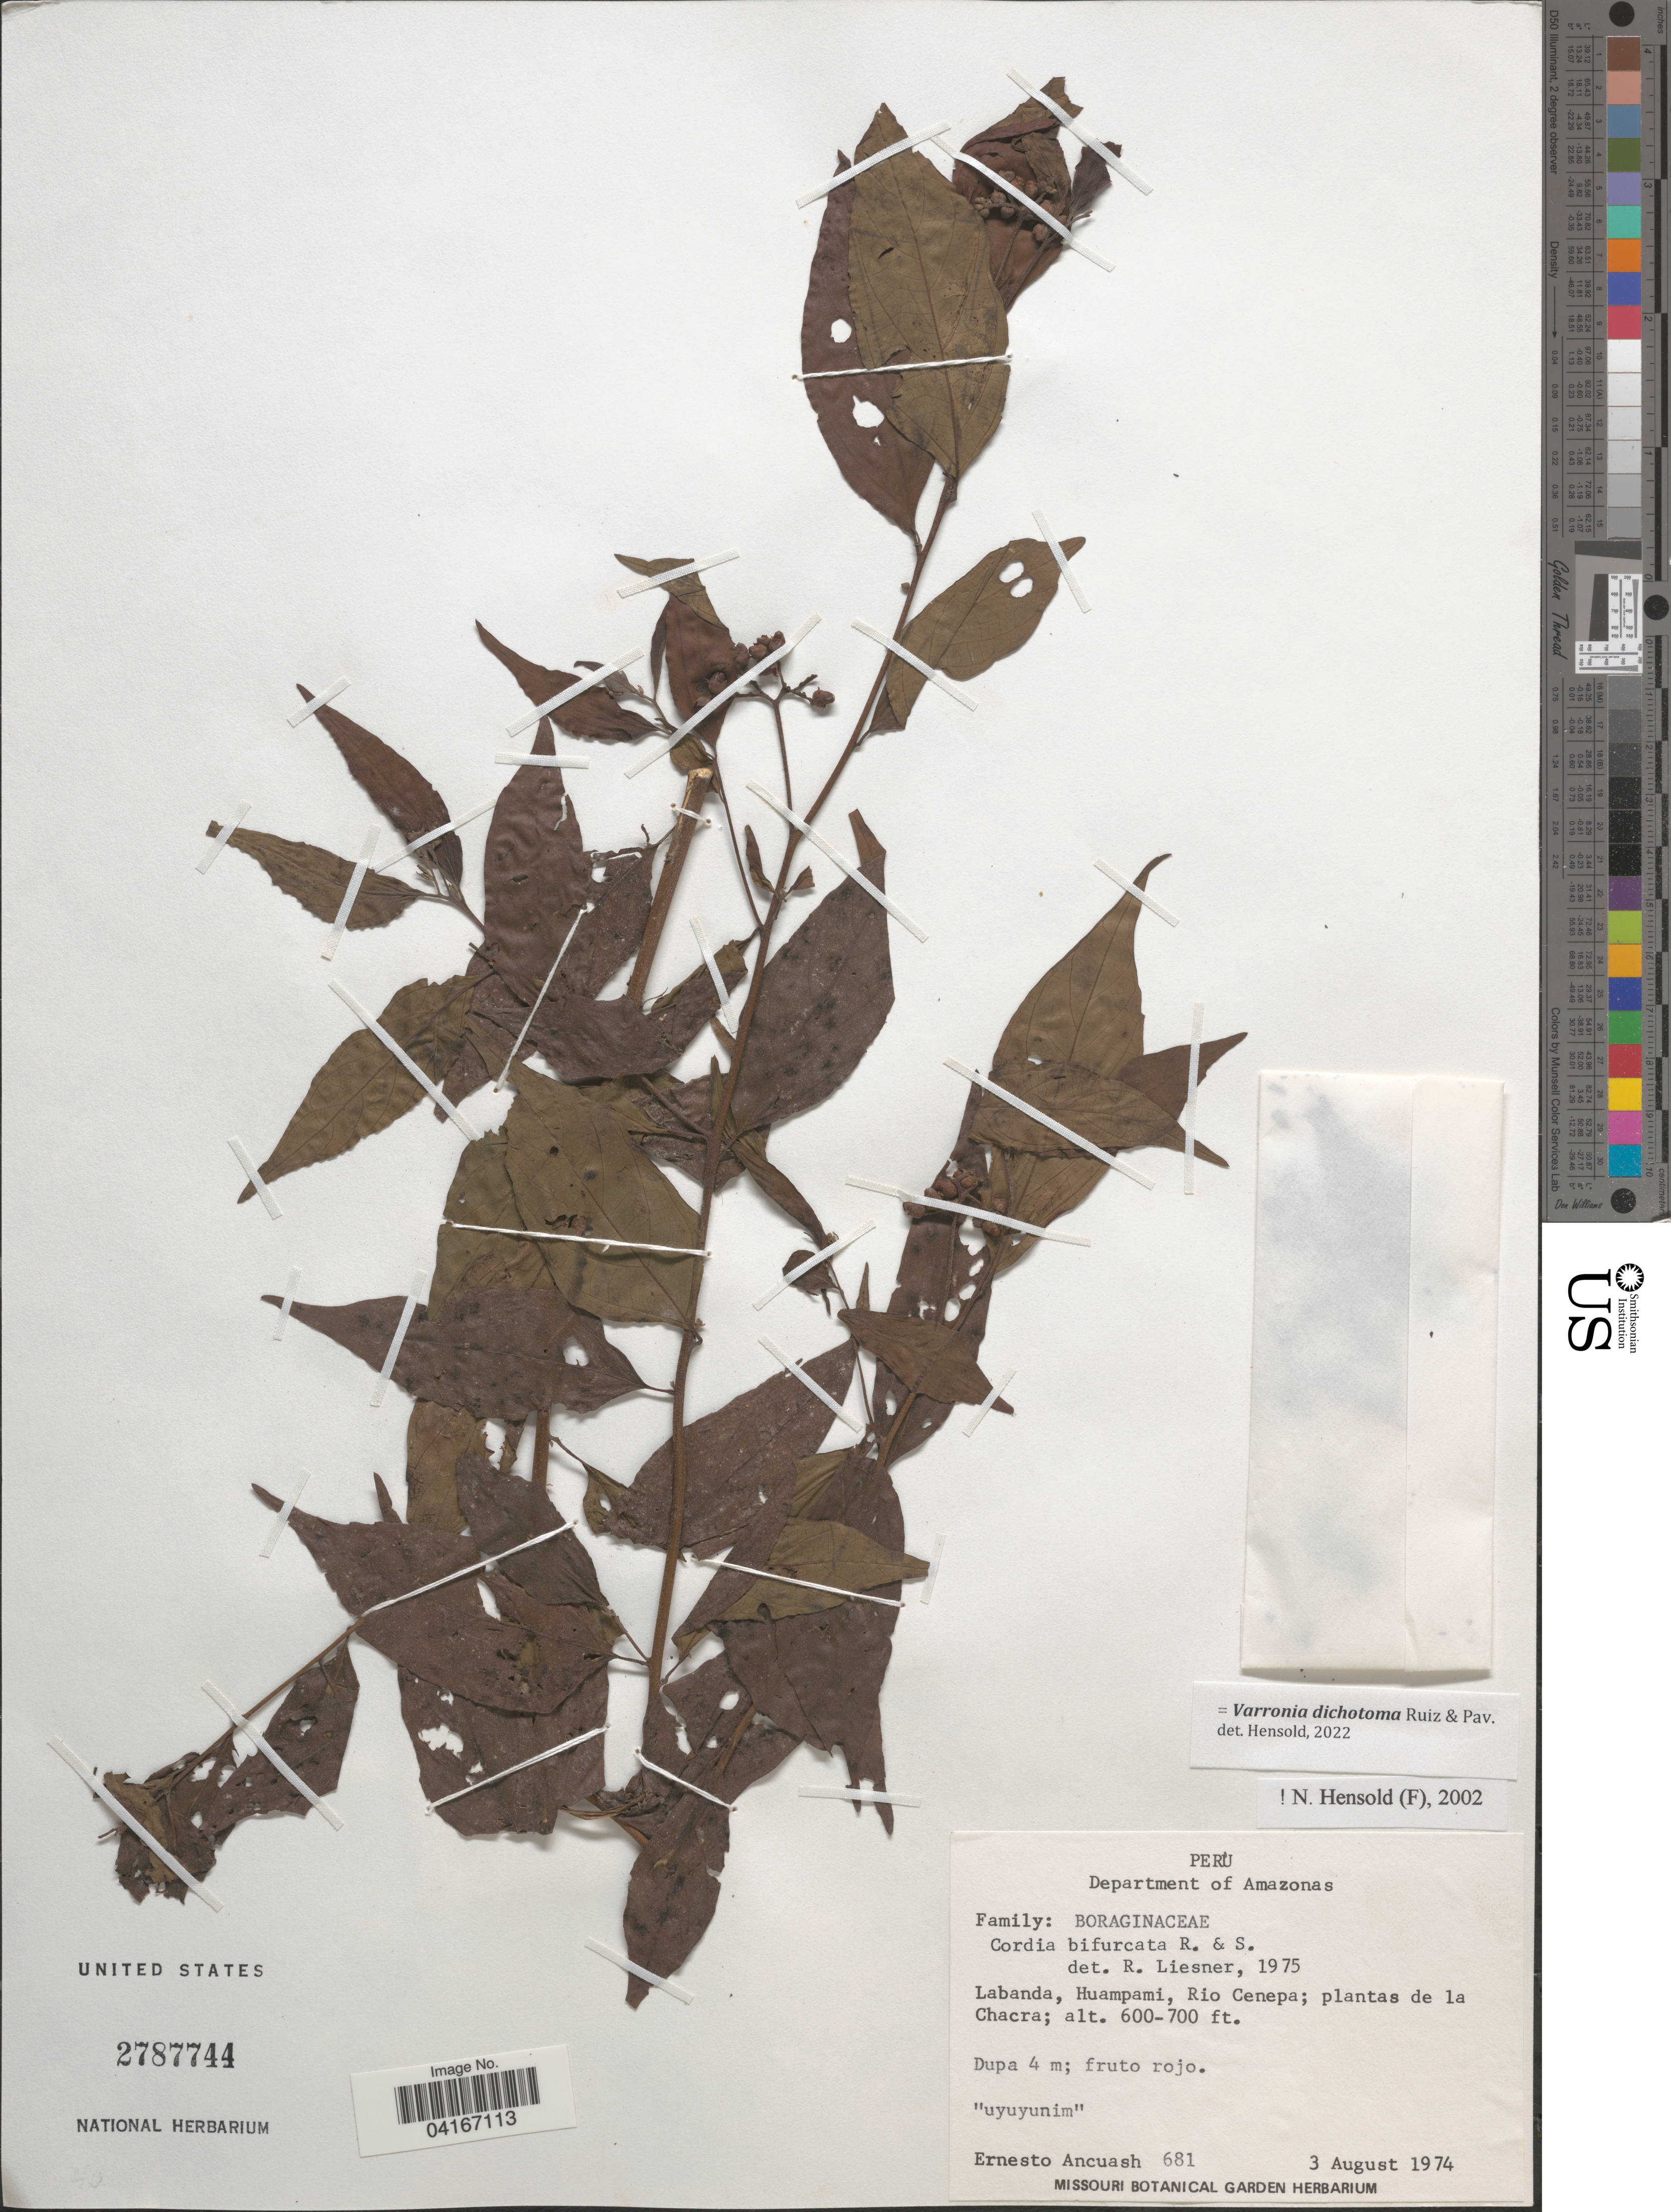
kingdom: Plantae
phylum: Tracheophyta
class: Magnoliopsida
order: Boraginales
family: Cordiaceae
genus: Varronia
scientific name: Varronia dichotoma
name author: Ruiz & Pav.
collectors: E. Ancuash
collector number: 681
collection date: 1974-08-03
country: Peru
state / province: Amazonas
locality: Department of Amazonas. Labanda, Huampami, Rio Cenepa; plantas de la Chacra.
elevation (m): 183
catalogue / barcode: US 2787744